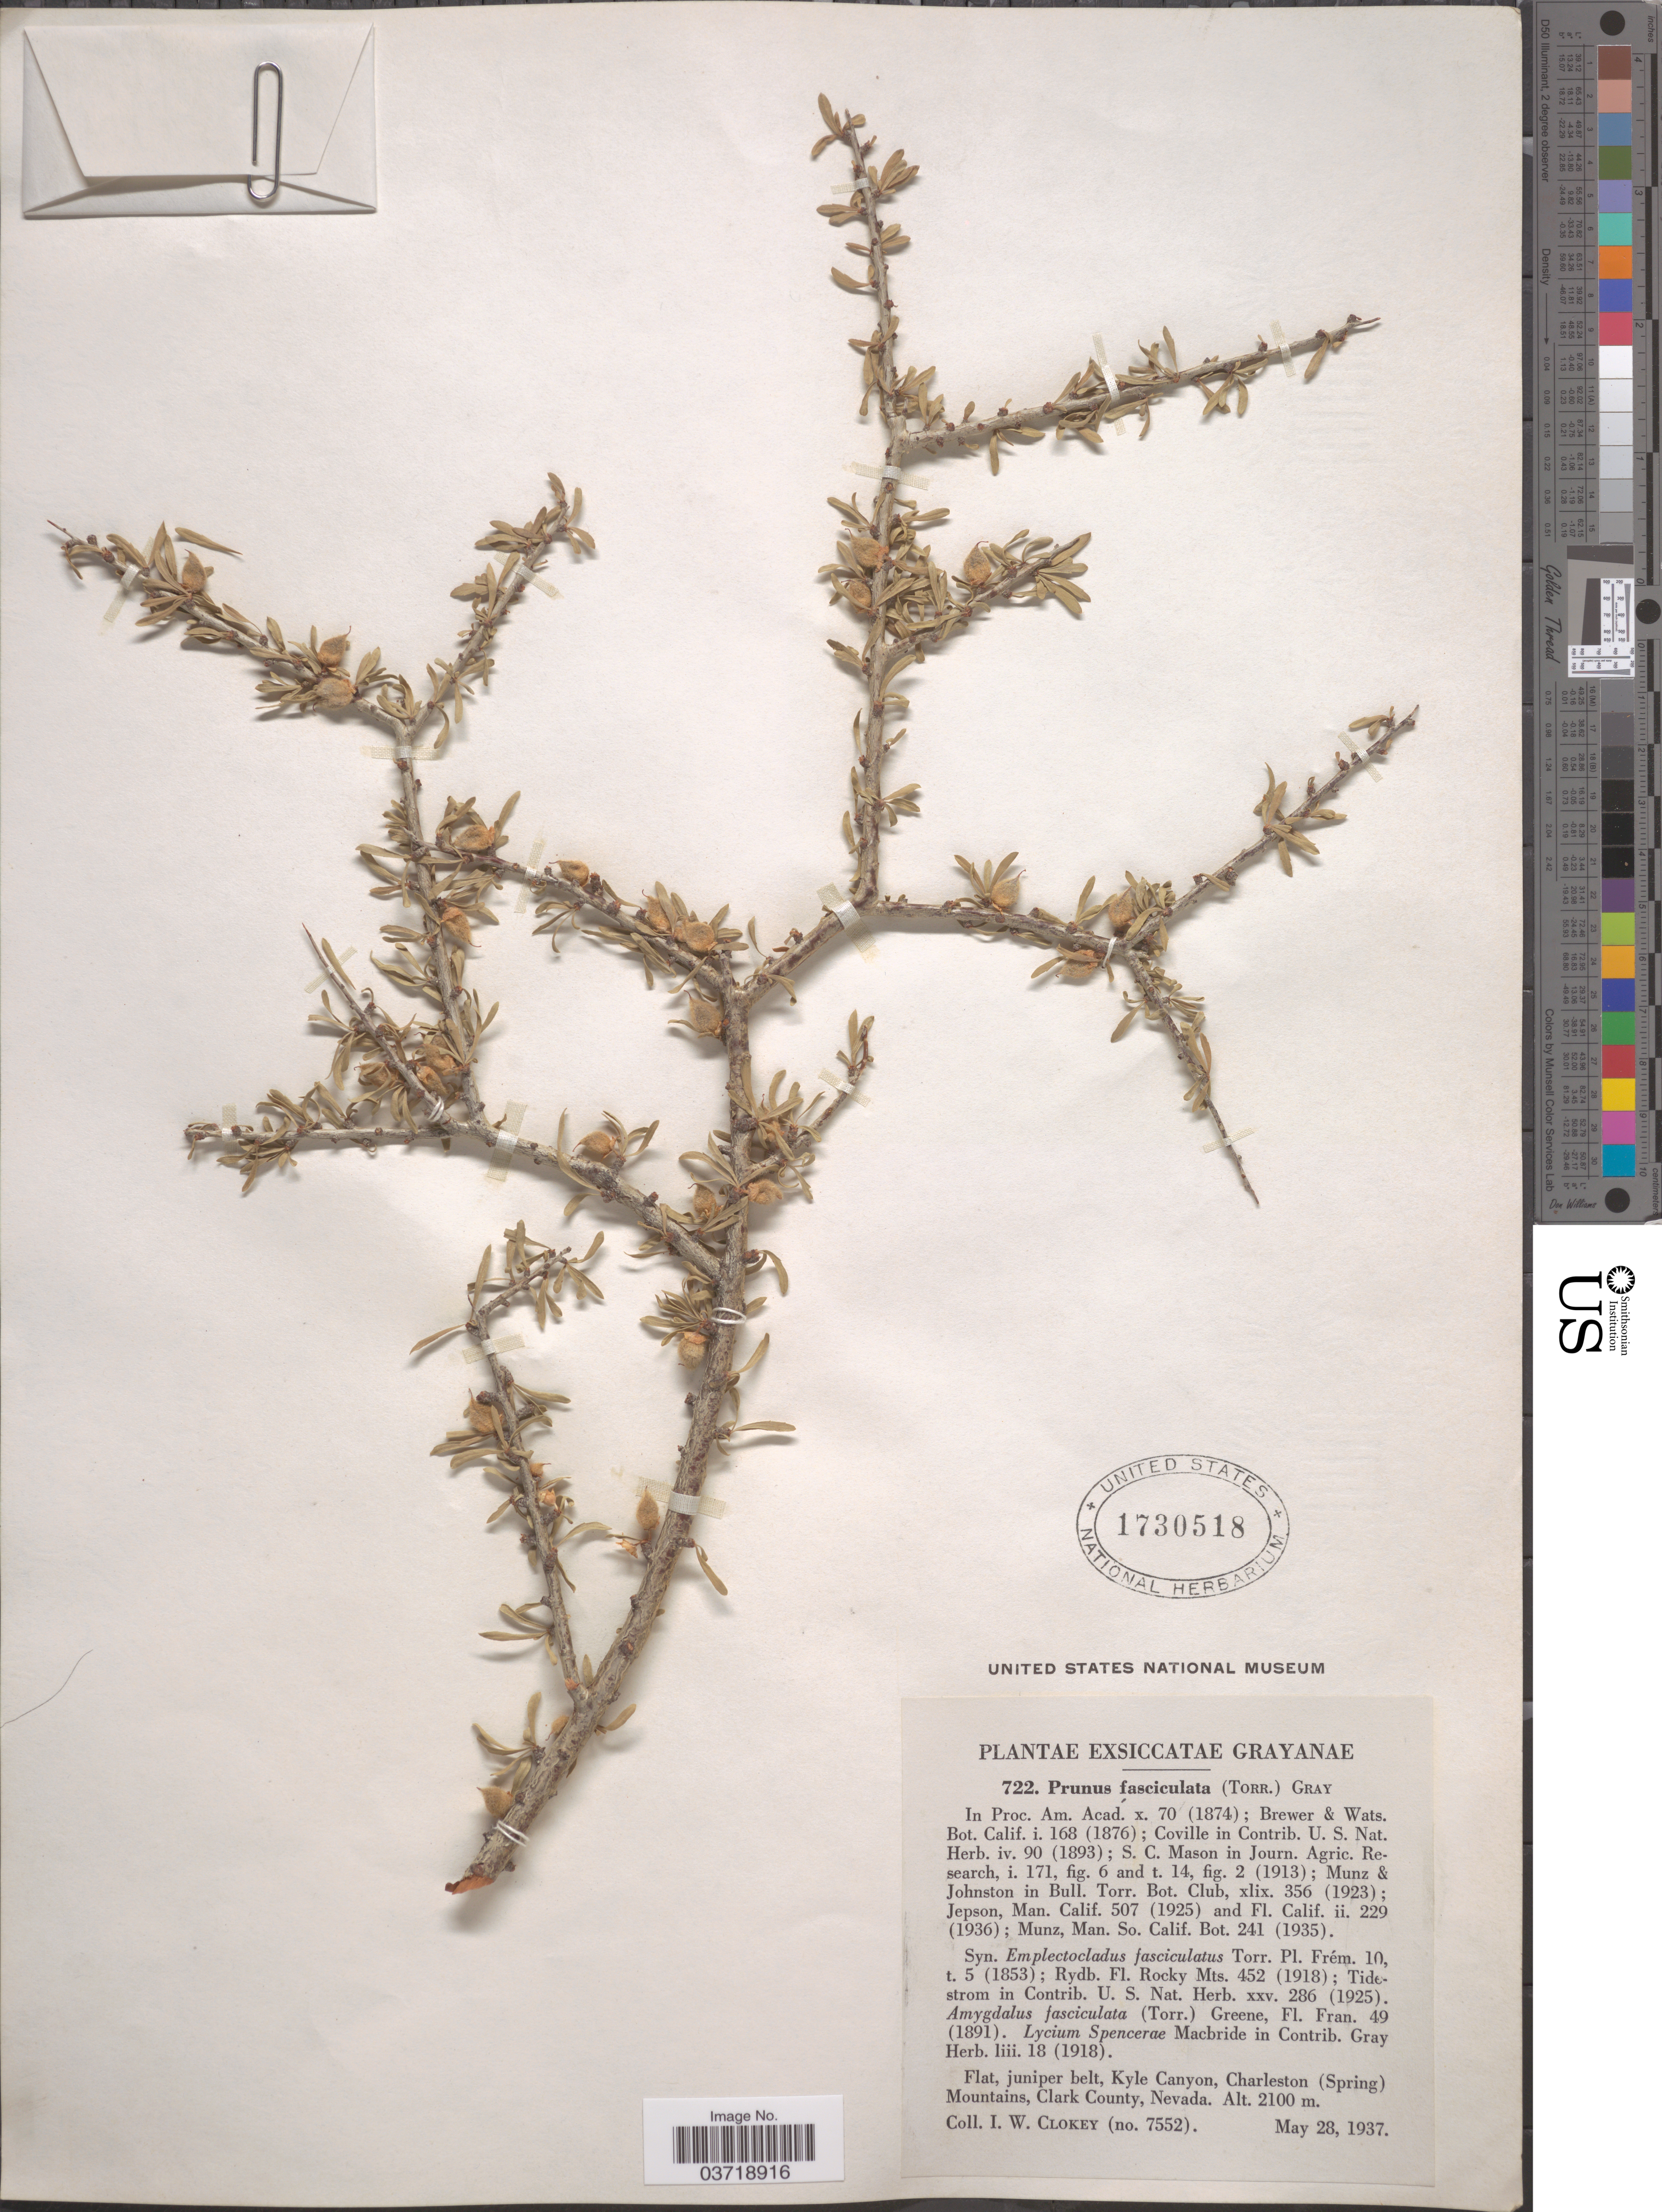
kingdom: Plantae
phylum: Tracheophyta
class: Magnoliopsida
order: Rosales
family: Rosaceae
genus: Prunus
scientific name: Prunus fasciculata var. fasciculata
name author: (Torr.) A. Gray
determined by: Strong, Mark T., (BOT), Smithsonian Institution - National Museum of Natural History (UNITED STATES)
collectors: I. W. Clokey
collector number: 7552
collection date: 1937-05-28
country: United States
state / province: Nevada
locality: Kyle Canyon, Charleston (Spring) Mountains, Clark County.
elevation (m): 2100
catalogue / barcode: US 1730518